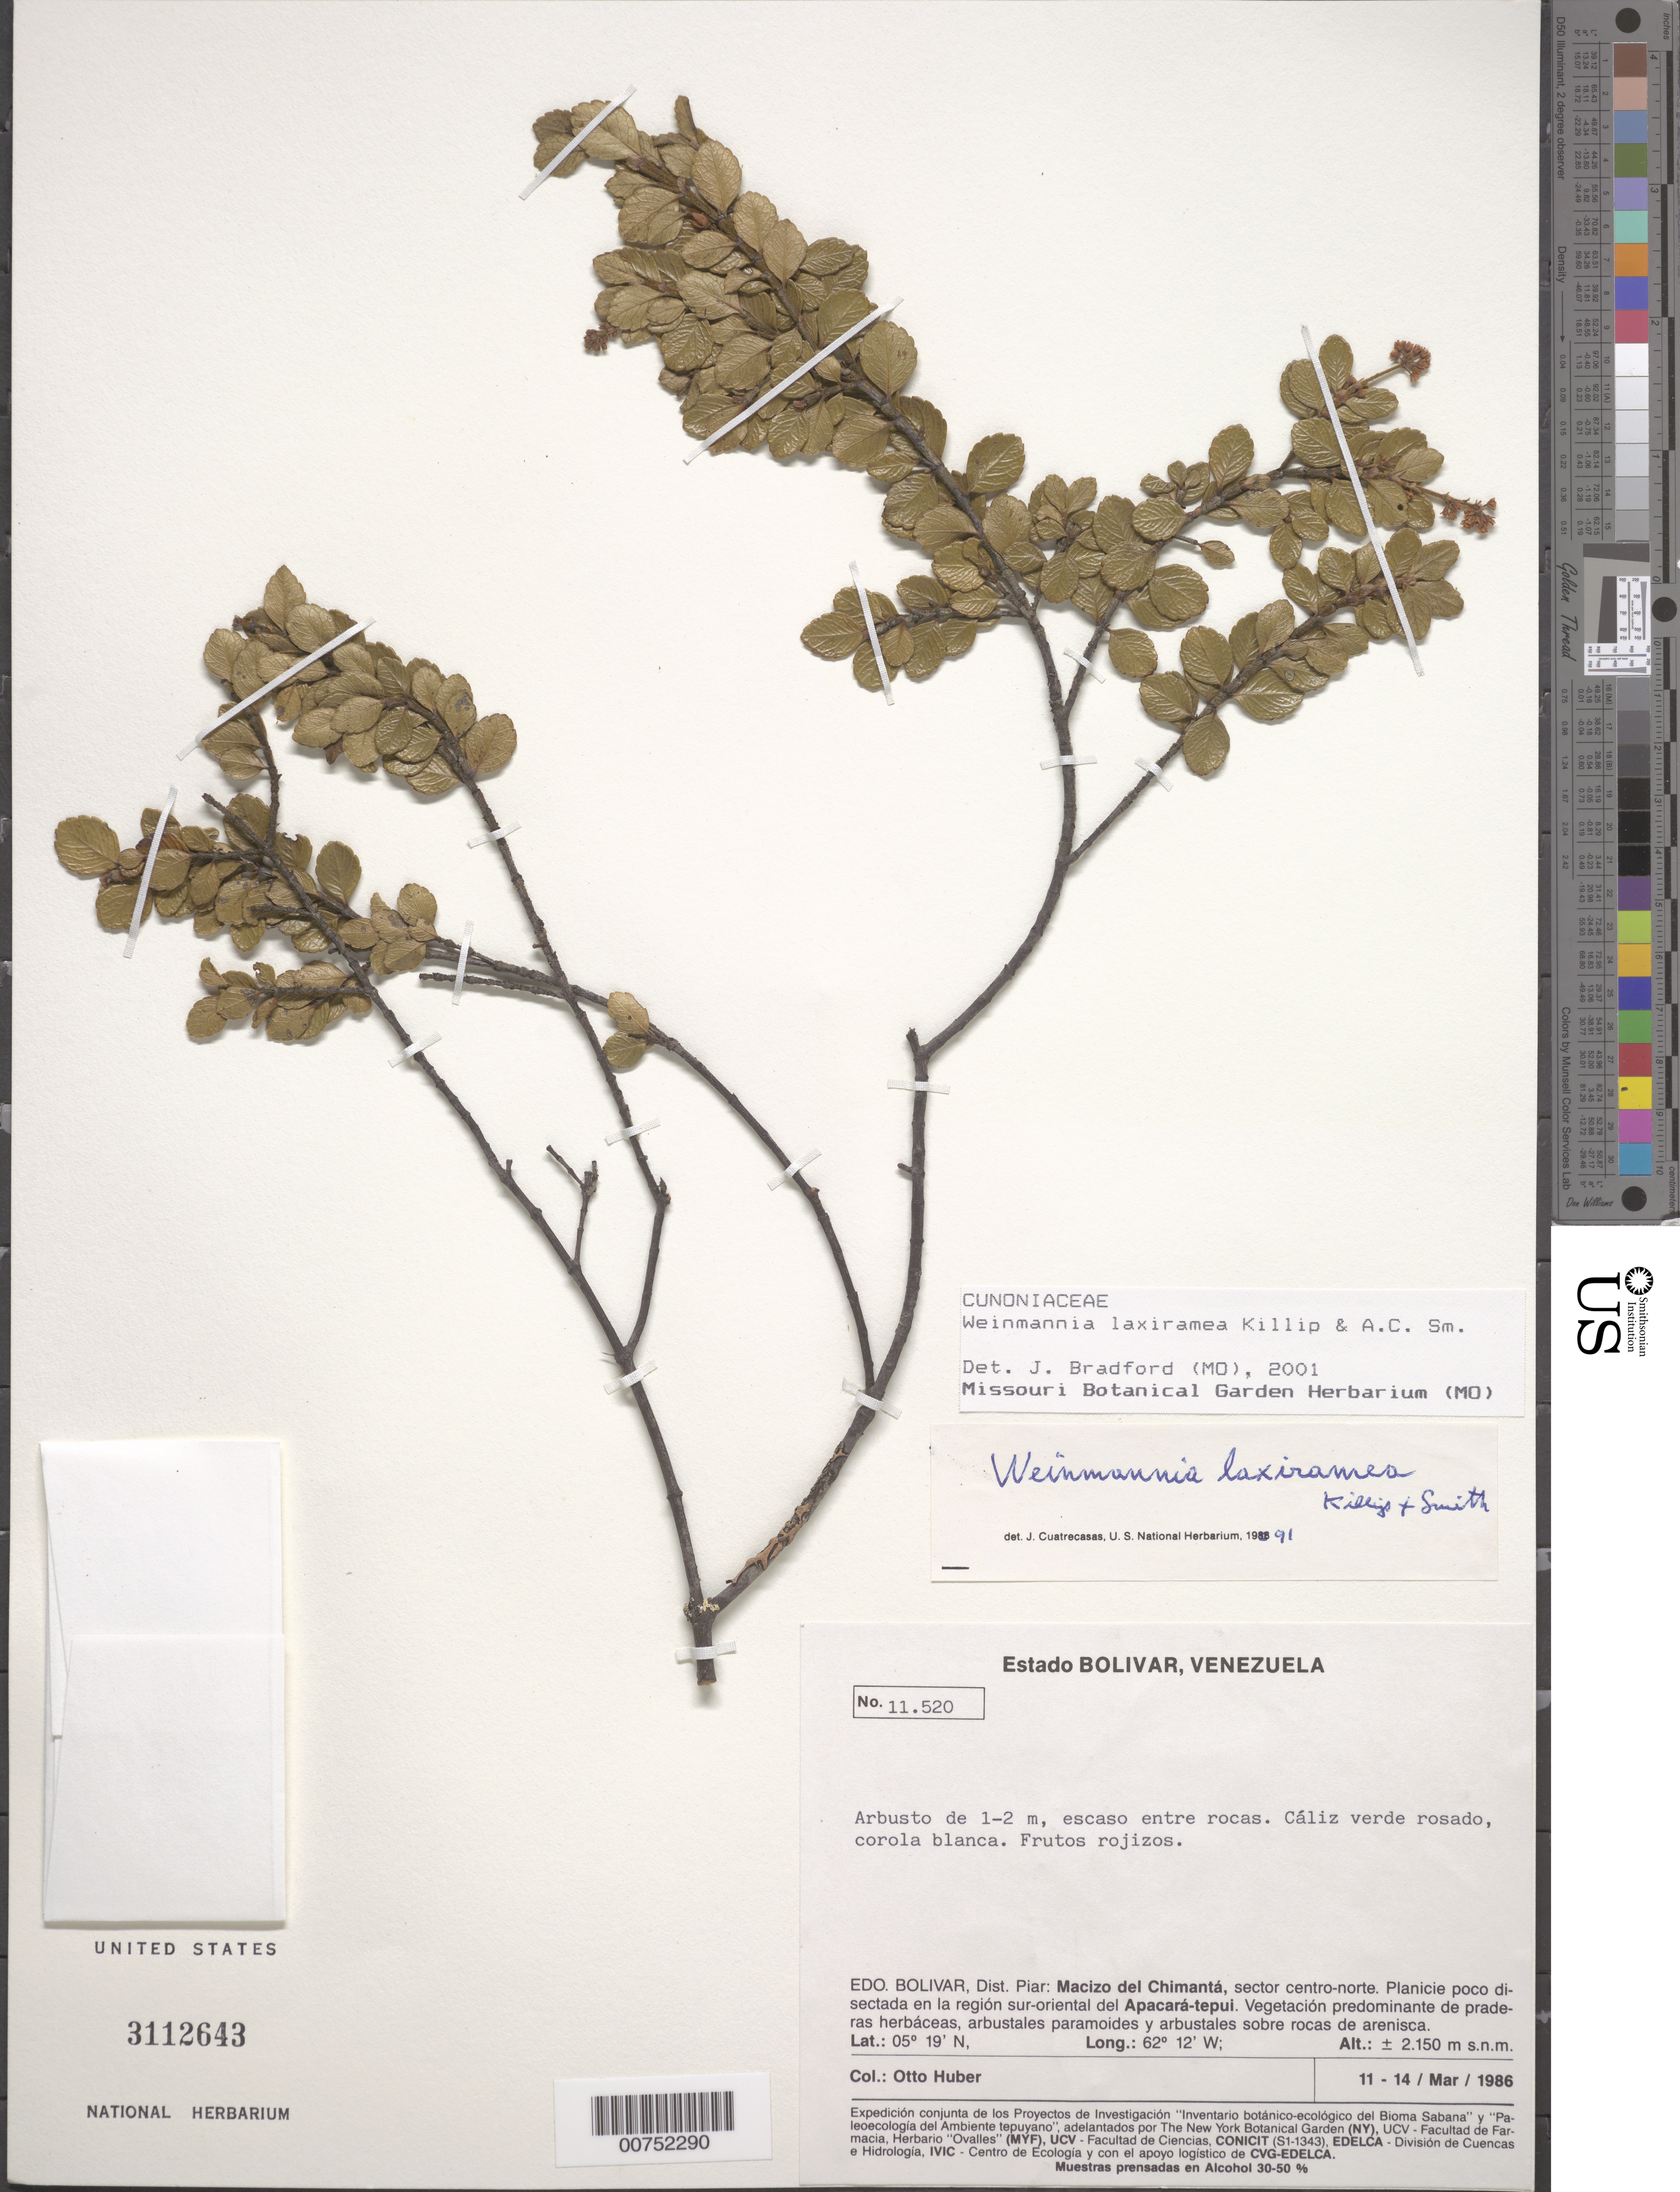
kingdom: Plantae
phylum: Tracheophyta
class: Magnoliopsida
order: Oxalidales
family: Cunoniaceae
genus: Weinmannia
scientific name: Weinmannia laxiramea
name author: Killip & A.C. Sm.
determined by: Bradford, J. C.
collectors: O. Huber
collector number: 11520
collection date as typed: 11-Mar-86 to 14-Mar-86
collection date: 1986-03-11/1986-03-14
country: Venezuela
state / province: Bolívar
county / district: Piar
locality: Macizo del Chimantá, sector centro norte, sur-oriental del Apacará-tepuí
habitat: Entre rocas. Planicie poco disectada, vegetación predominante de praderas herbaceas, arbustales paramoides y arbustales sobre roca de arenisca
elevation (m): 2150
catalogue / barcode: US 3112643